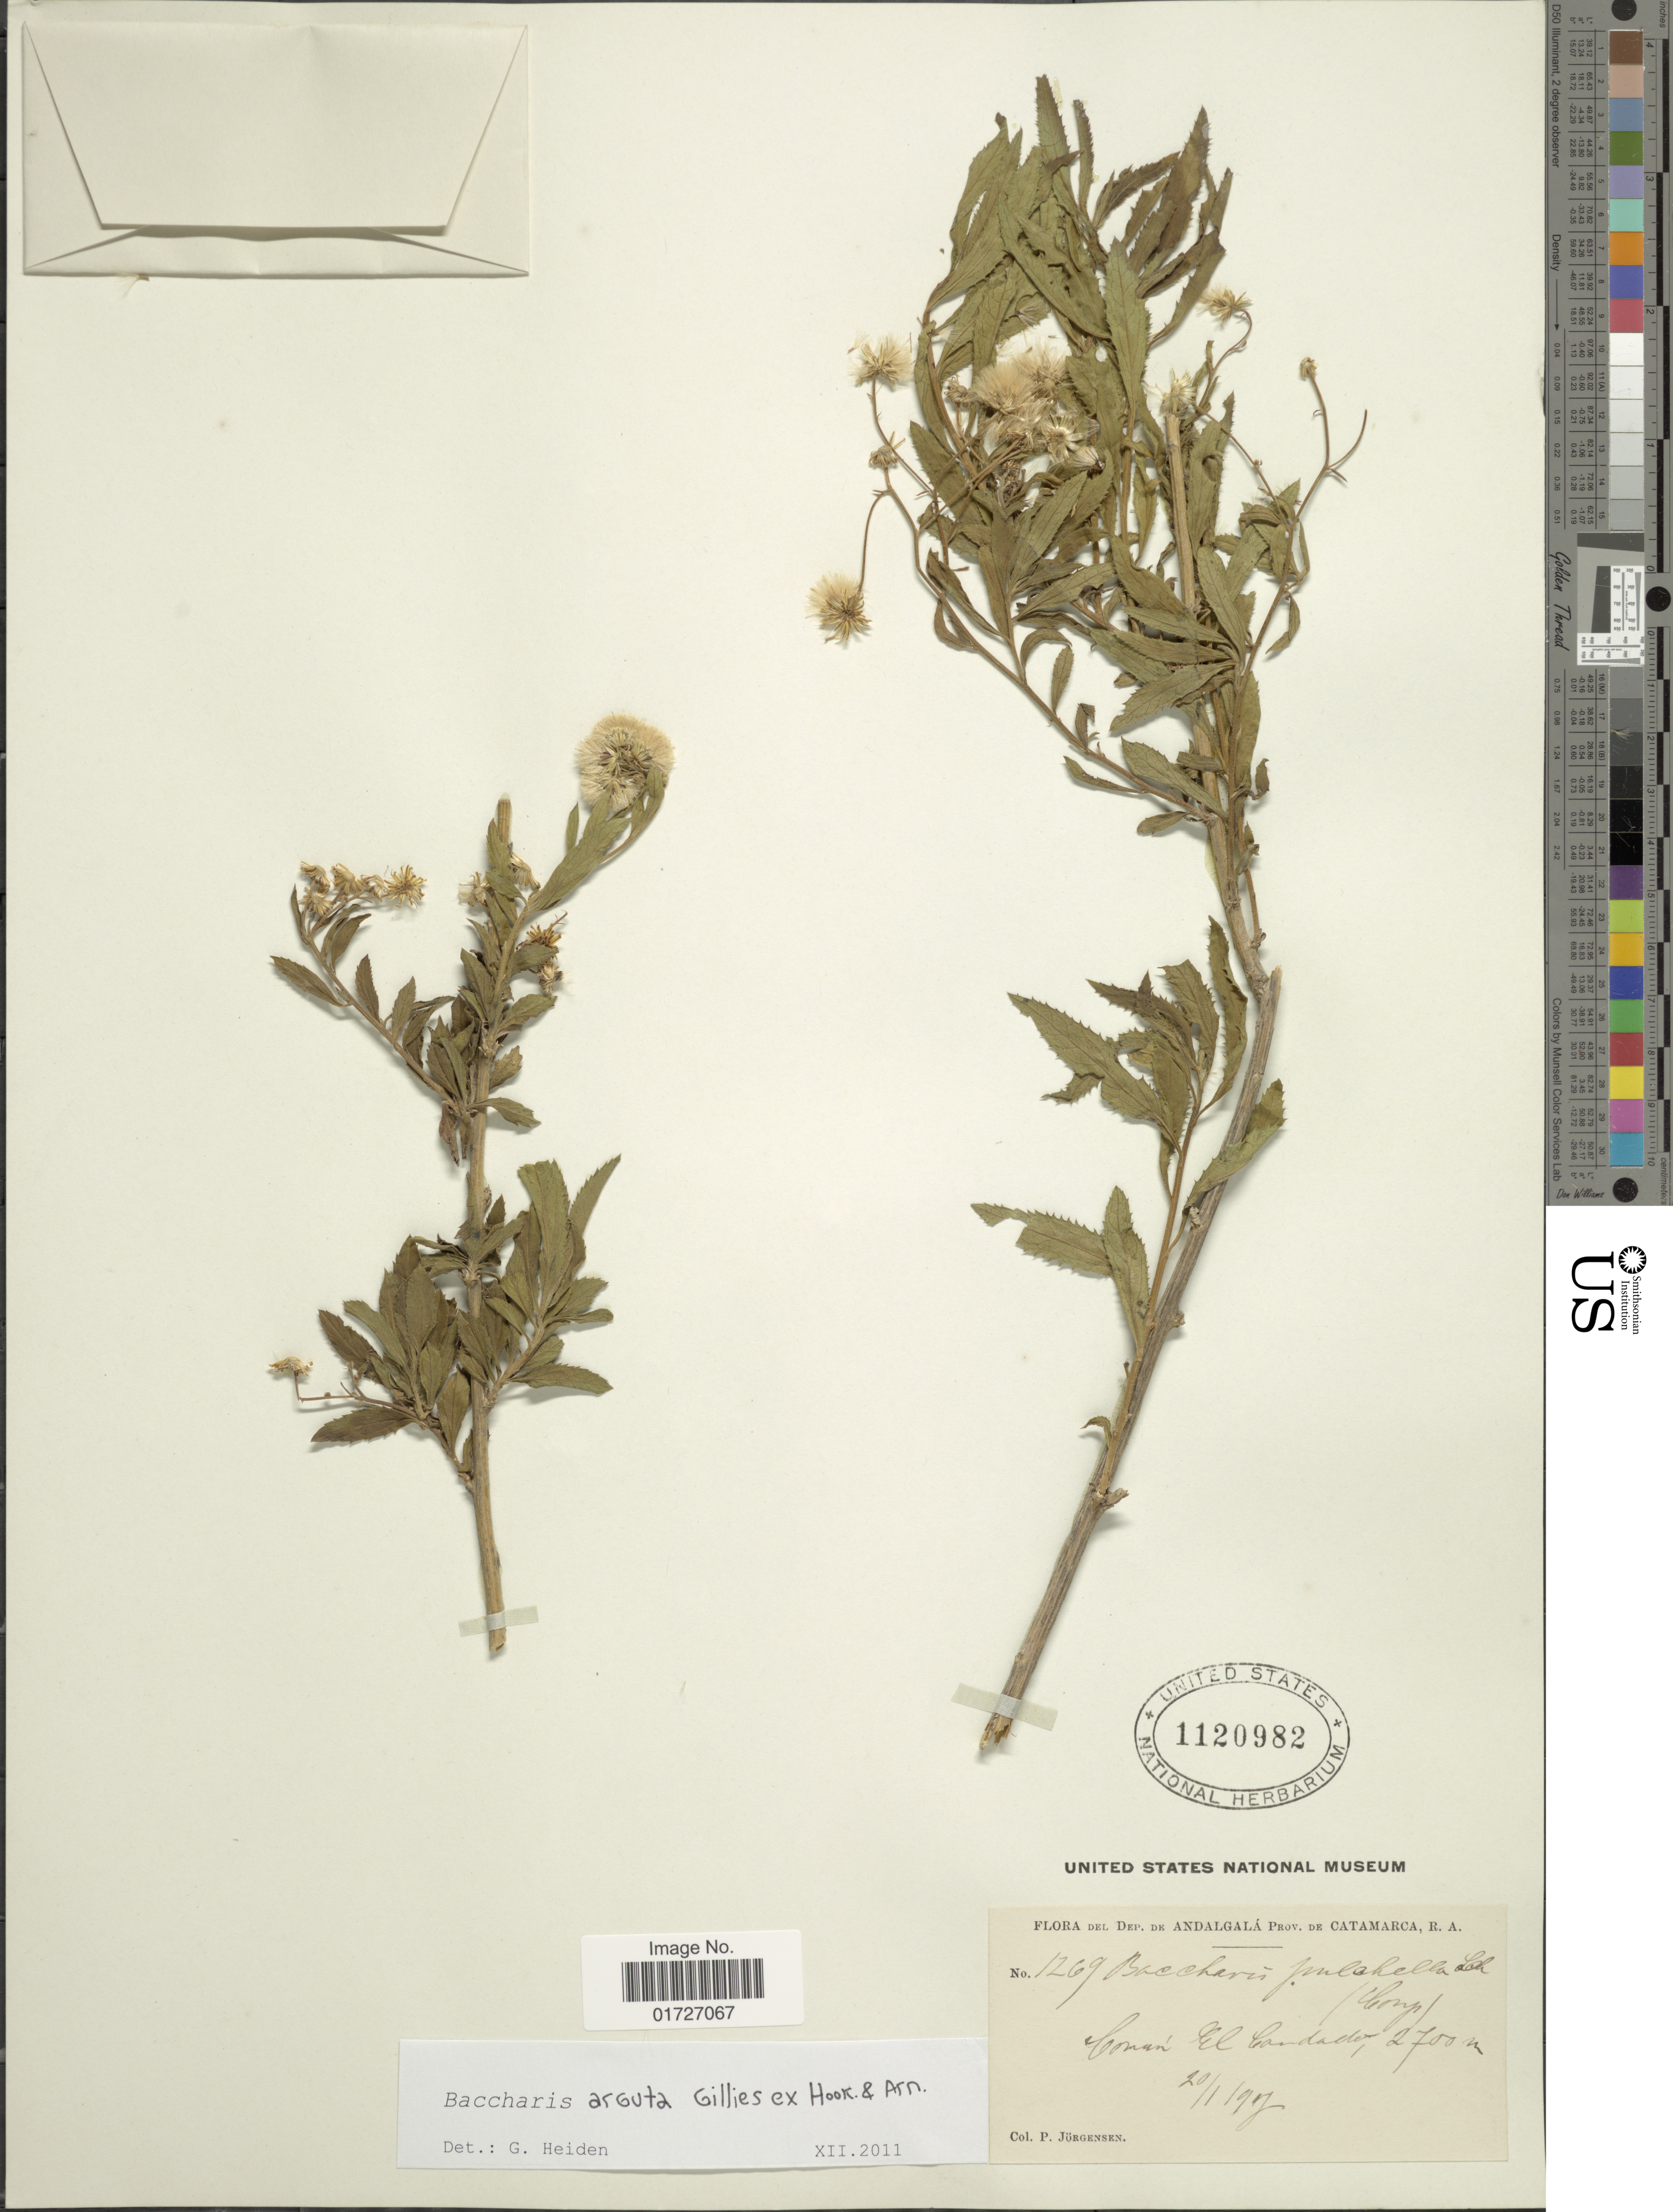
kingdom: Plantae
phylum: Tracheophyta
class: Magnoliopsida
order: Asterales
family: Asteraceae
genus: Baccharis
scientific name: Baccharis arguta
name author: Gillies ex Hook. & Arn.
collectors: P. Jörgensen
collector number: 1269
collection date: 1907-01-20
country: Argentina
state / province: Catamarca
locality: Dep. de Andalgala, Coman El Candallen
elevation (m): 2700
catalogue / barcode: US 1120982